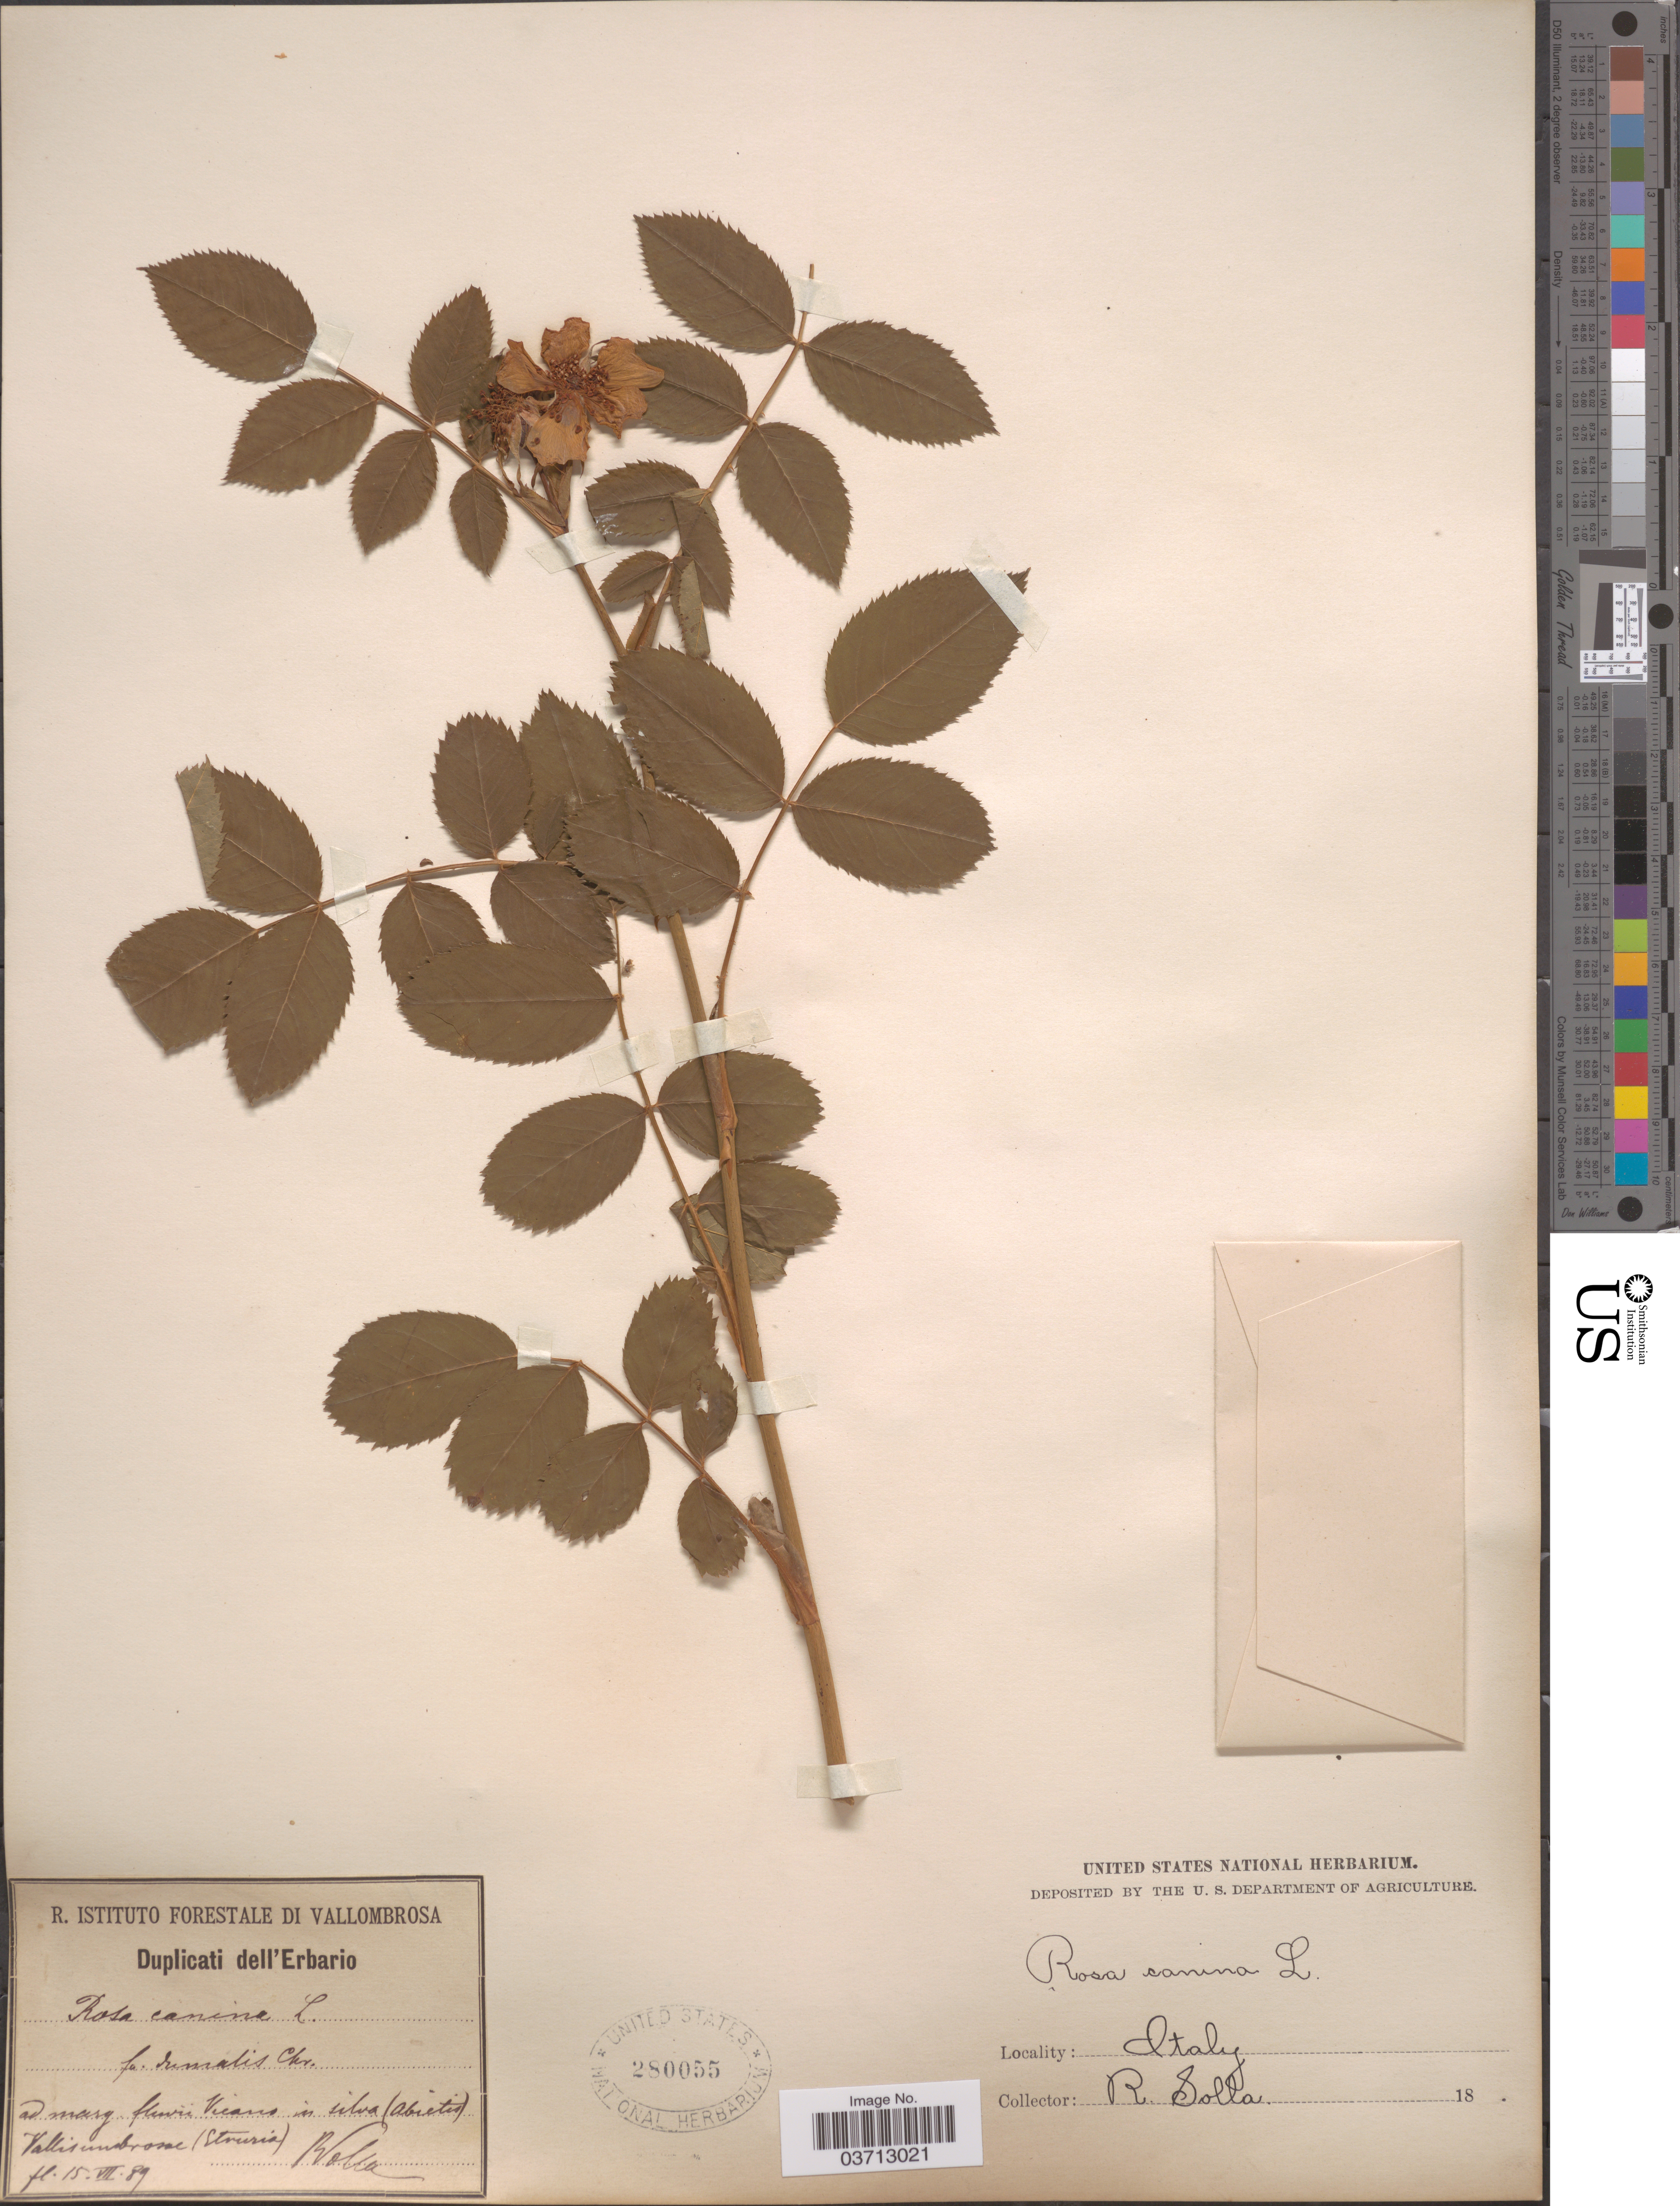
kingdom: Plantae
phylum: Tracheophyta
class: Magnoliopsida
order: Rosales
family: Rosaceae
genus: Rosa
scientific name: Rosa canina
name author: L.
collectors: R. Solla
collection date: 1889-07-15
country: Italy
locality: Ad marg. fluvii Vicans in silva (Abietis) Vallisumbrosae (Etruria). [interpreted]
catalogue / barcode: US 280055